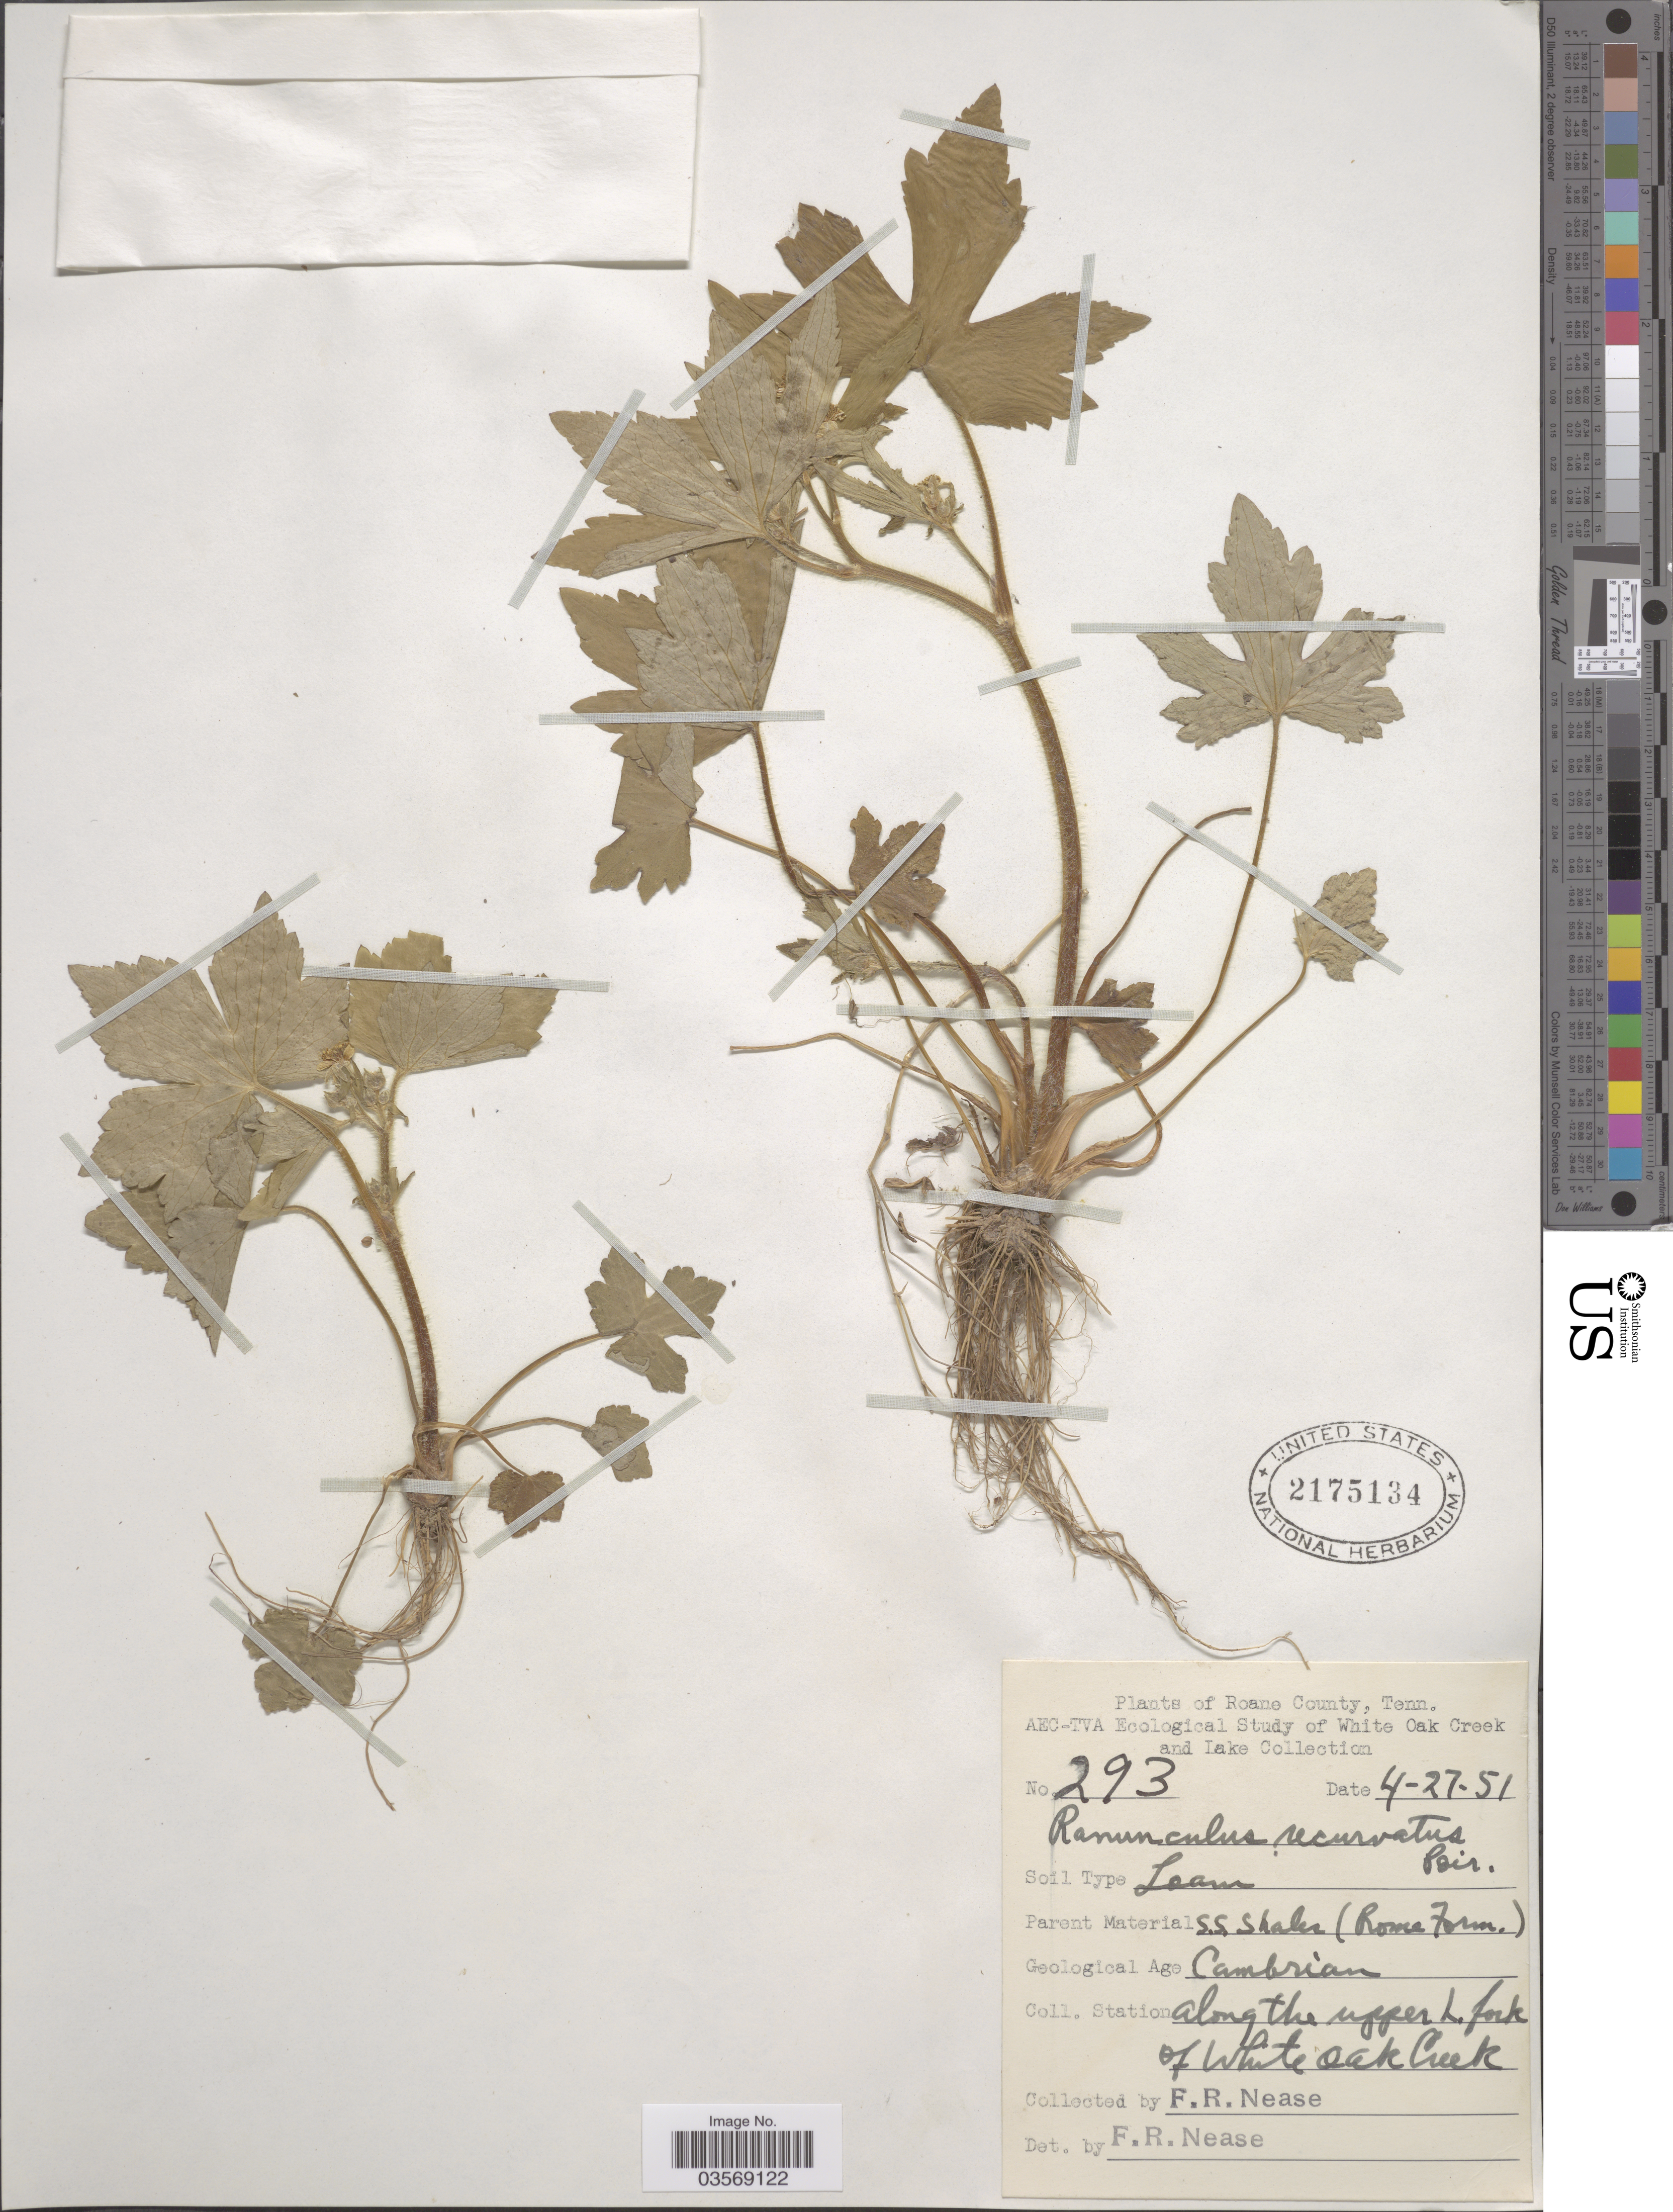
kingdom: Plantae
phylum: Tracheophyta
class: Magnoliopsida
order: Ranunculales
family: Ranunculaceae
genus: Ranunculus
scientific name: Ranunculus recurvatus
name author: Poir.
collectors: F. Nease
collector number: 293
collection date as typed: Transcribed d/m/y: 27/4/51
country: United States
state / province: Tennessee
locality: Roane County. Along the upper L. fork of White Oak Creek.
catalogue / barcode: US 2175134